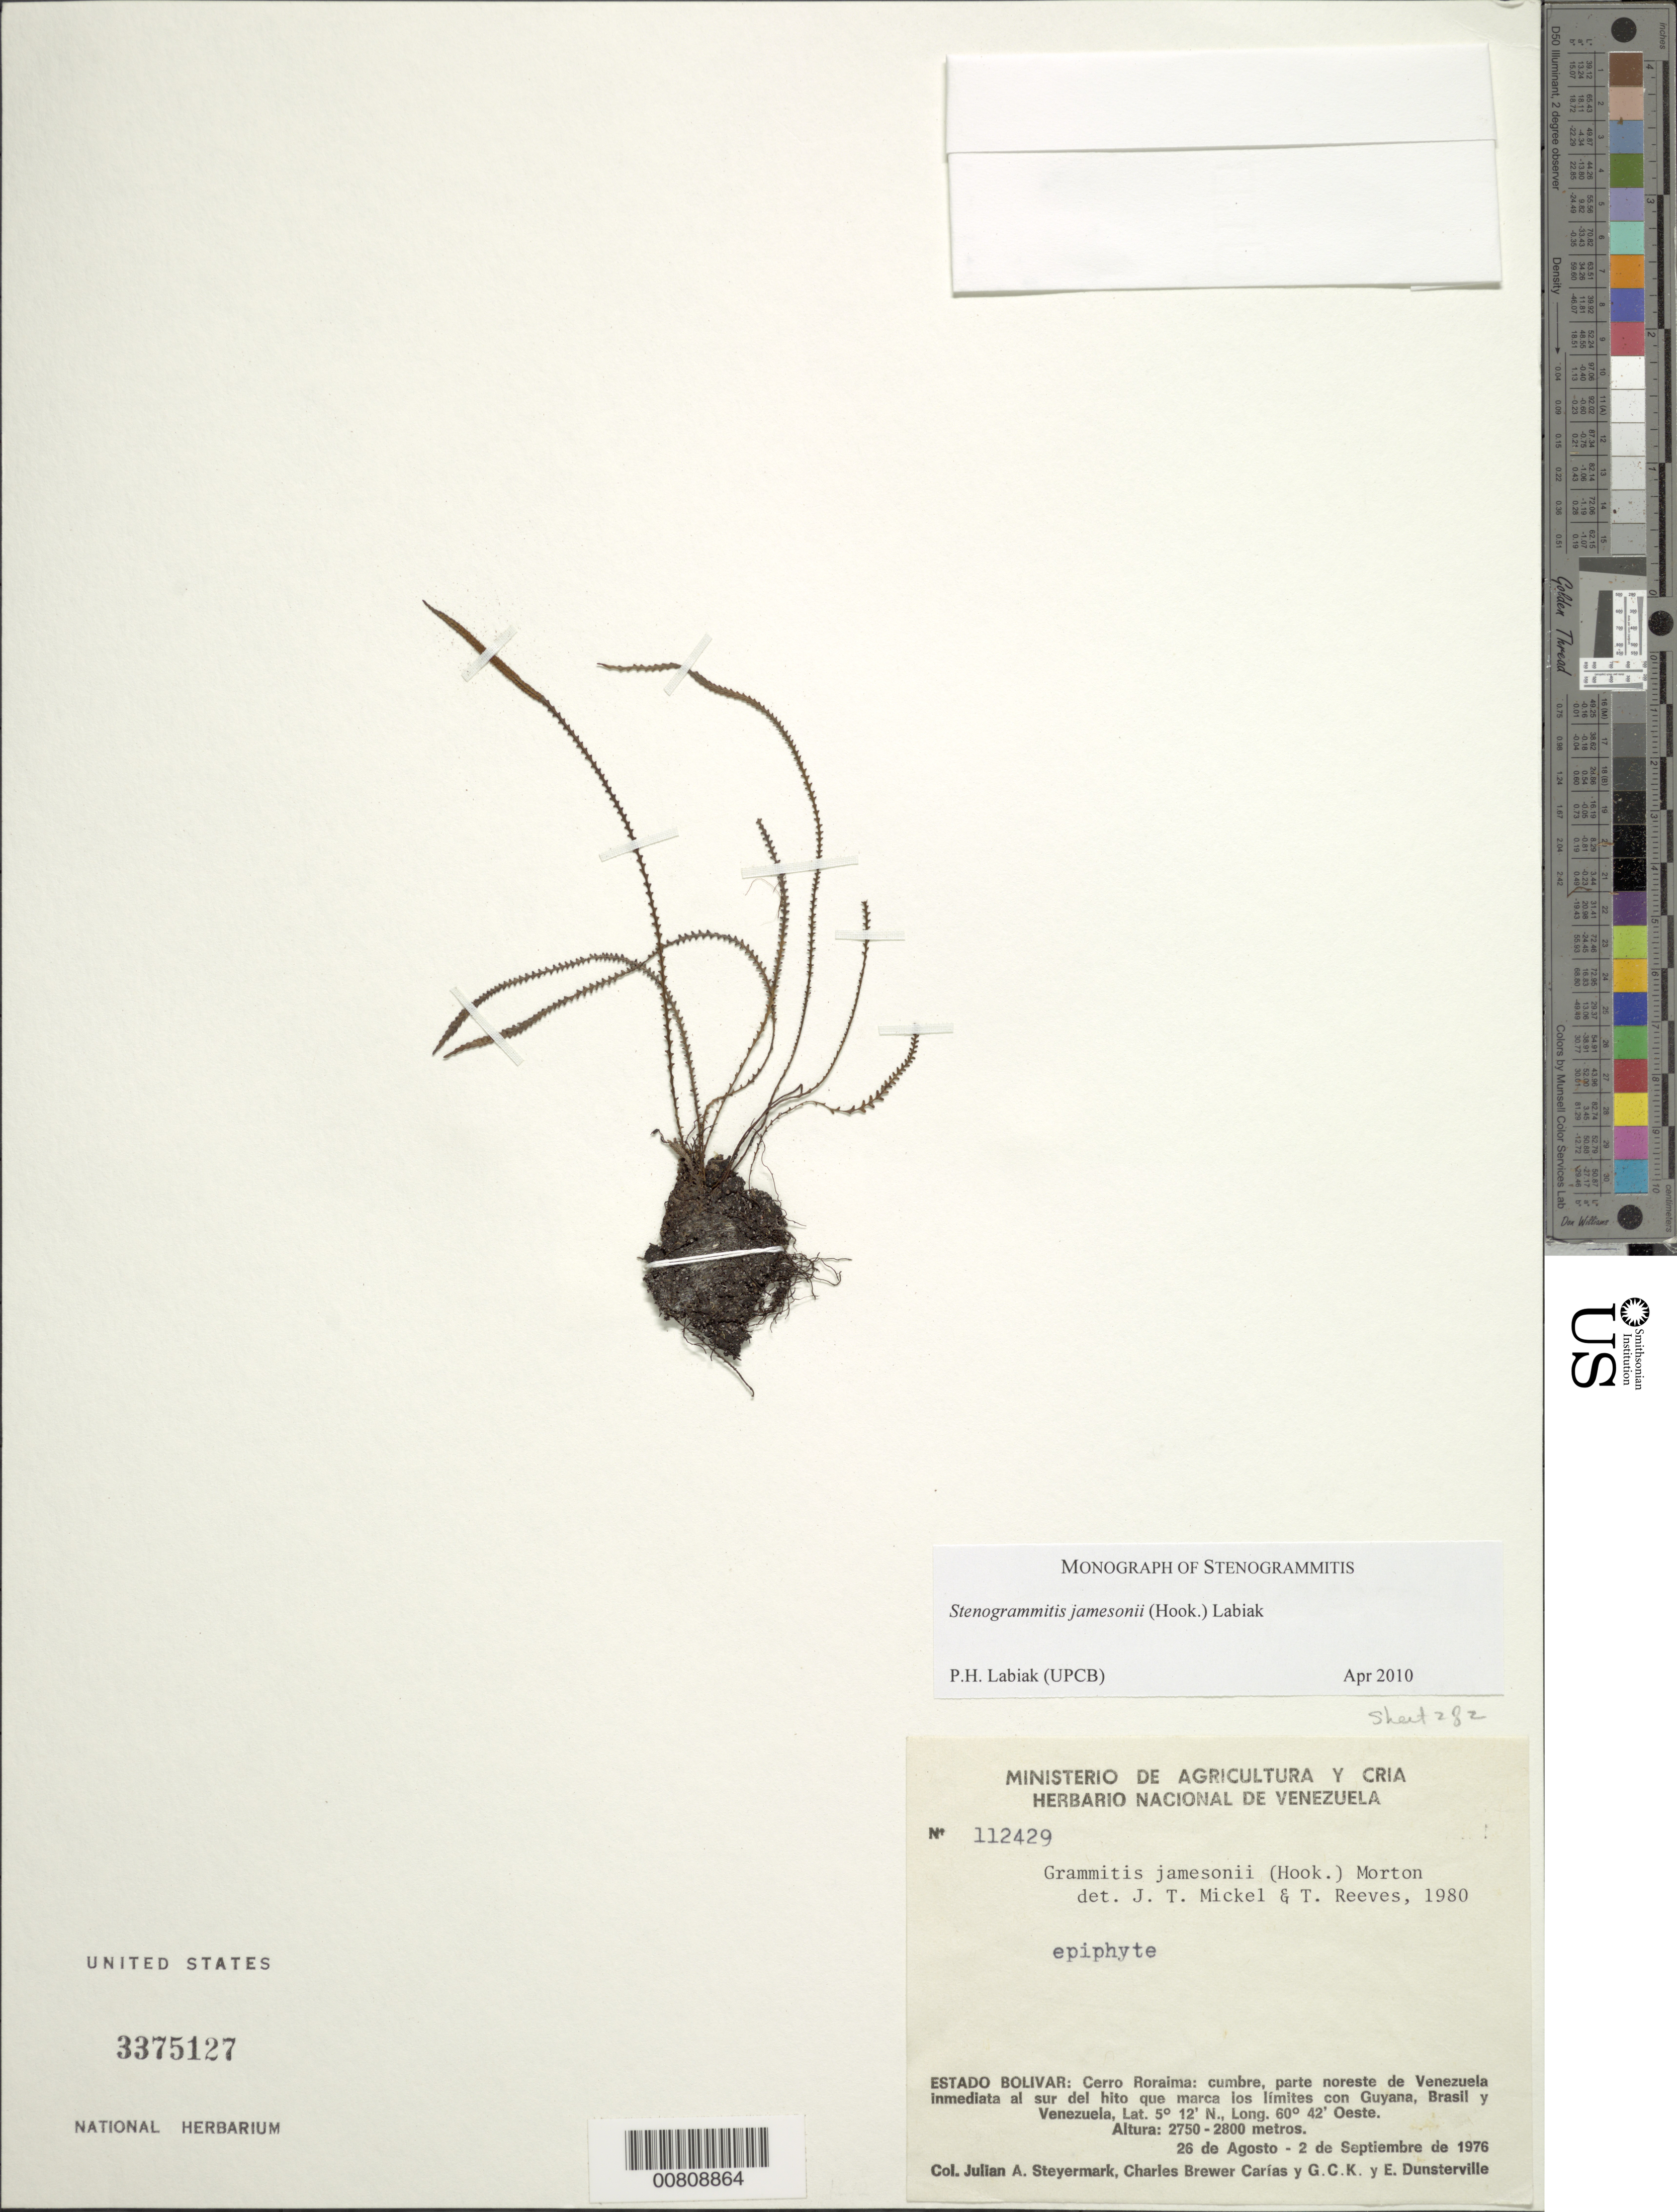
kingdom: Plantae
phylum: Tracheophyta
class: Polypodiopsida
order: Polypodiales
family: Polypodiaceae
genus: Stenogrammitis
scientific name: Stenogrammitis jamesonii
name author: (Hook.) Labiak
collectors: J. Steyermark, C. Brewer-Carias, G. C. K. Dunsterville & E. Dunsterville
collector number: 112429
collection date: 1976-08-26/1976-09-02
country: Venezuela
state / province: Bolivar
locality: Cerro Roraima: cumbre, parte noreste de Venezuela inmediata al sur del hito que marca los limites con Guyana, Brasil y Venezuela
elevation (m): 2750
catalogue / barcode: US 3375127